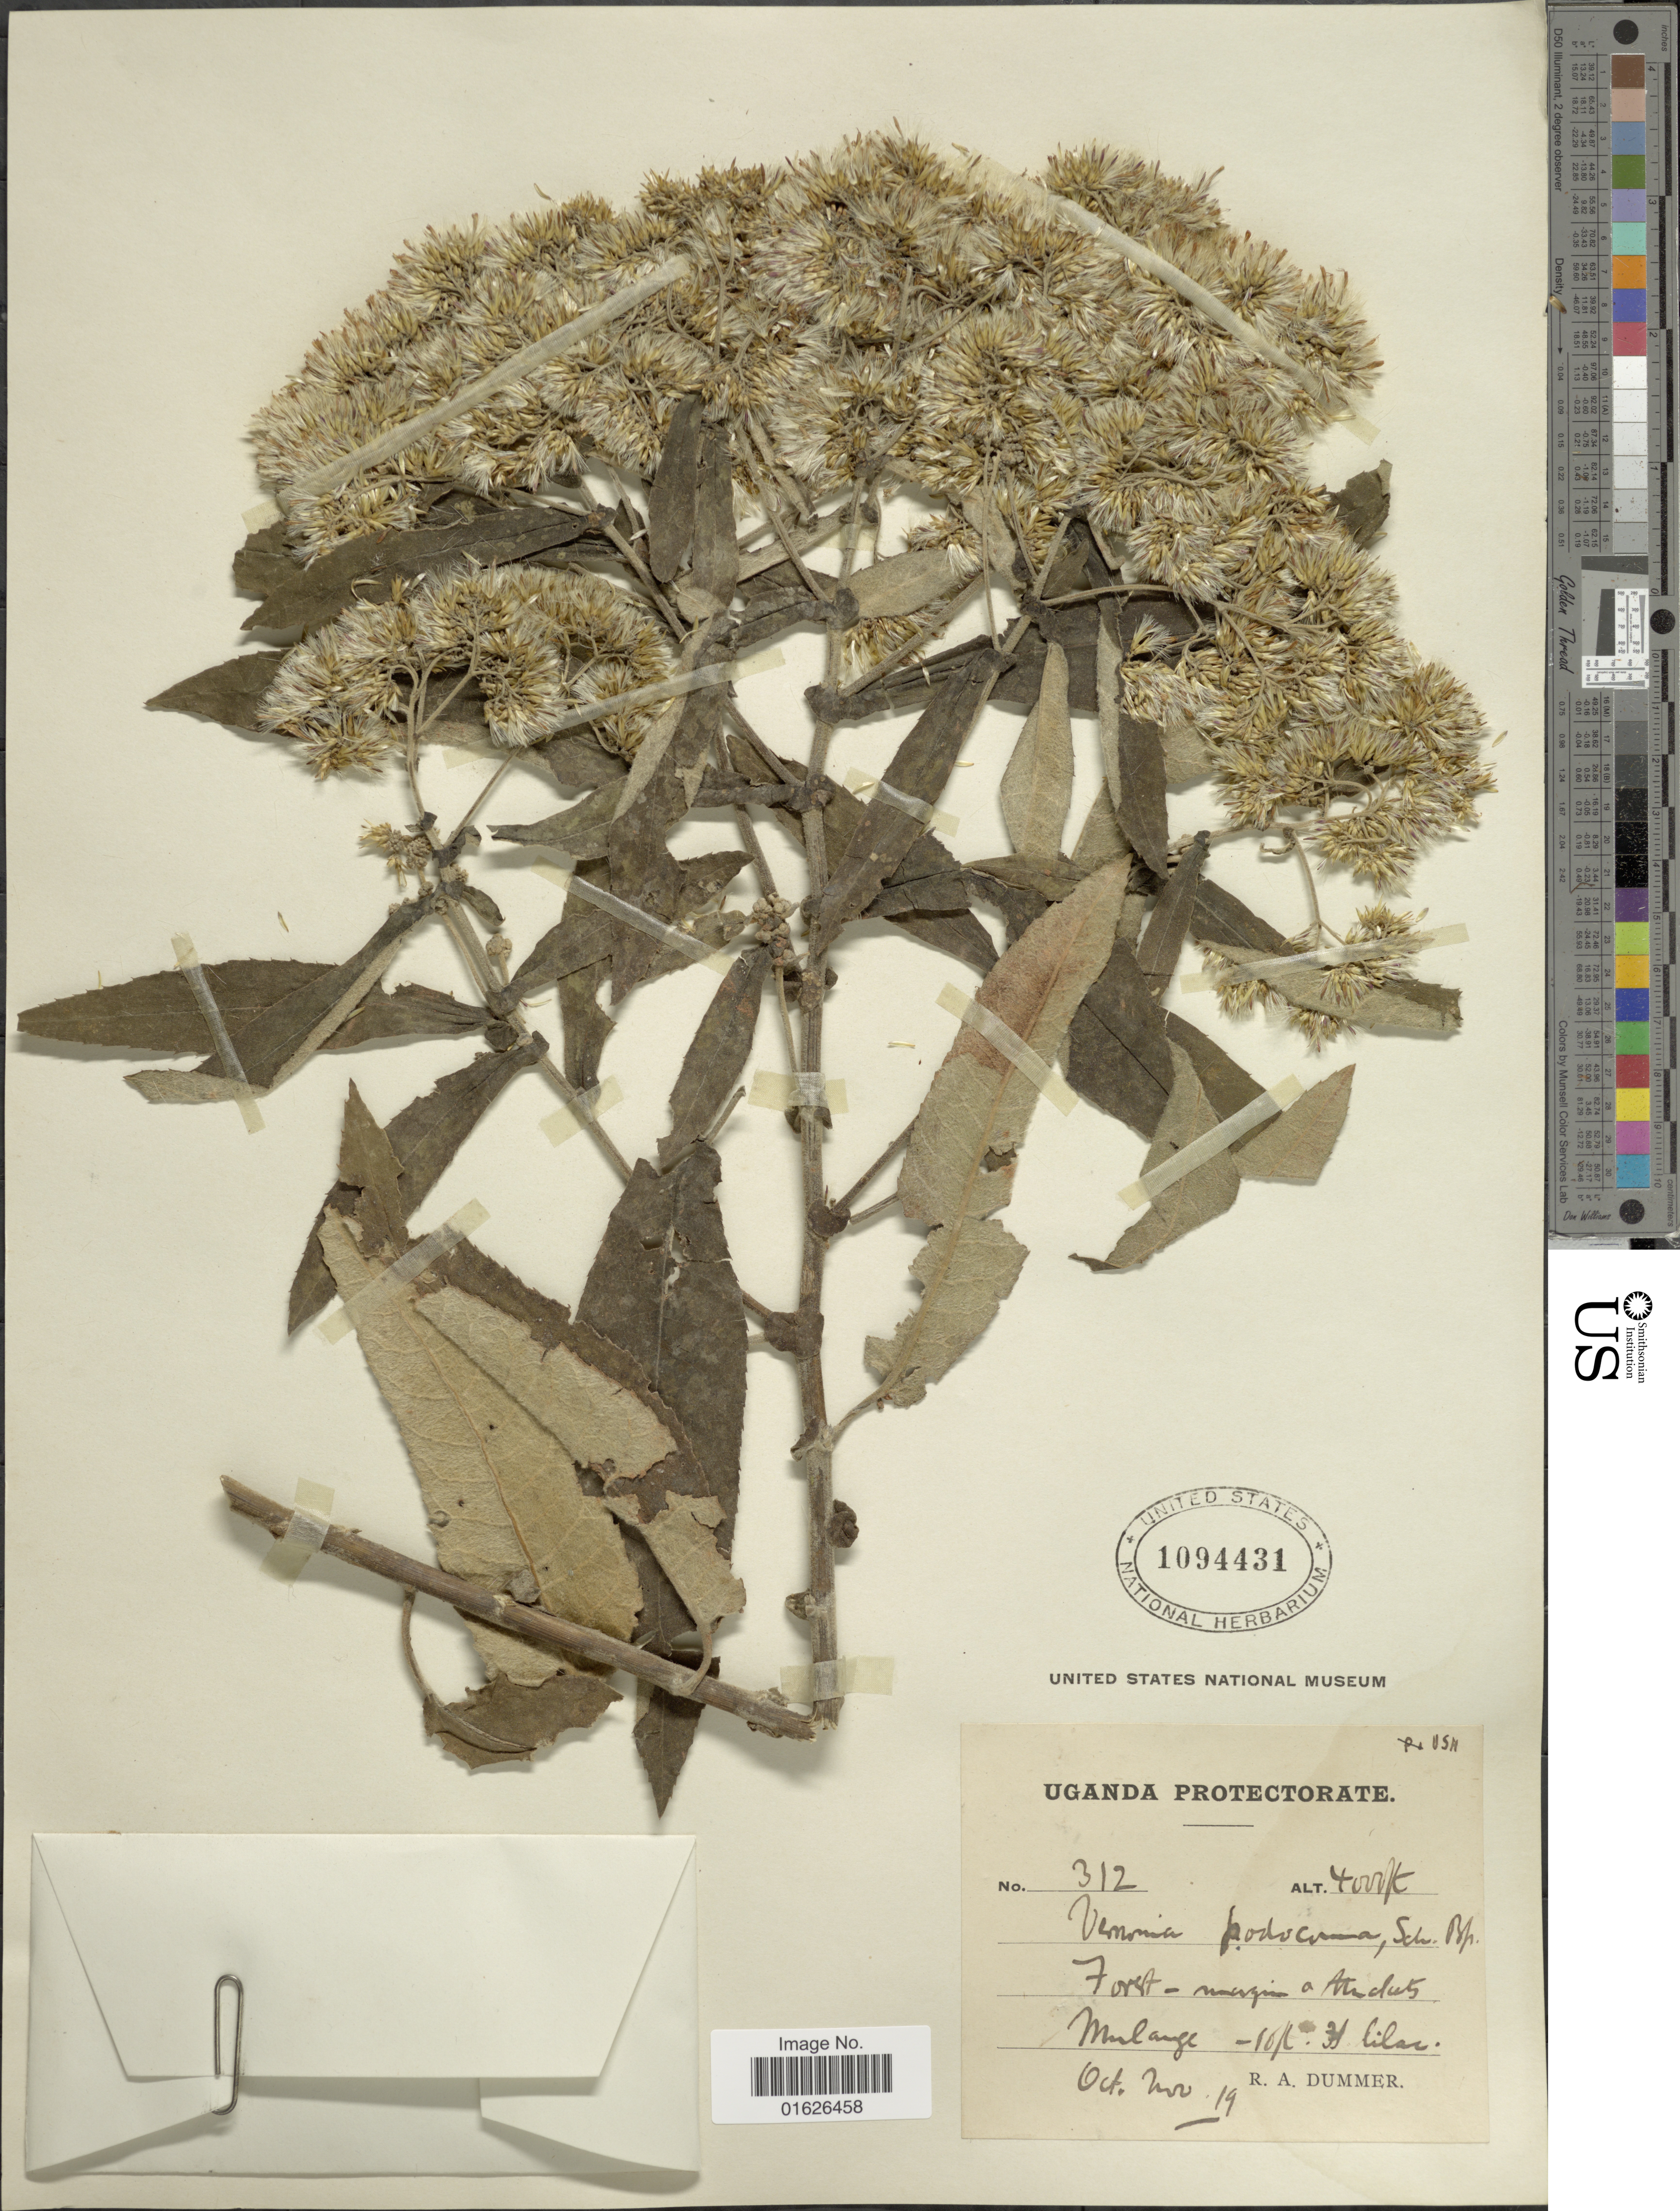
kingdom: Plantae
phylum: Tracheophyta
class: Magnoliopsida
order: Asterales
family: Asteraceae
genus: Gymnanthemum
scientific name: Gymnanthemum myrianthum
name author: (Hook. f.) H. Rob.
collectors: R. Dümmer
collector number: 312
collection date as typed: Transcribed d/m/y: 20/10/19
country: Uganda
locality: Uganda protectorate, Forst - margin a Attenduts Mulage.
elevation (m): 3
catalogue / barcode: US 1094431